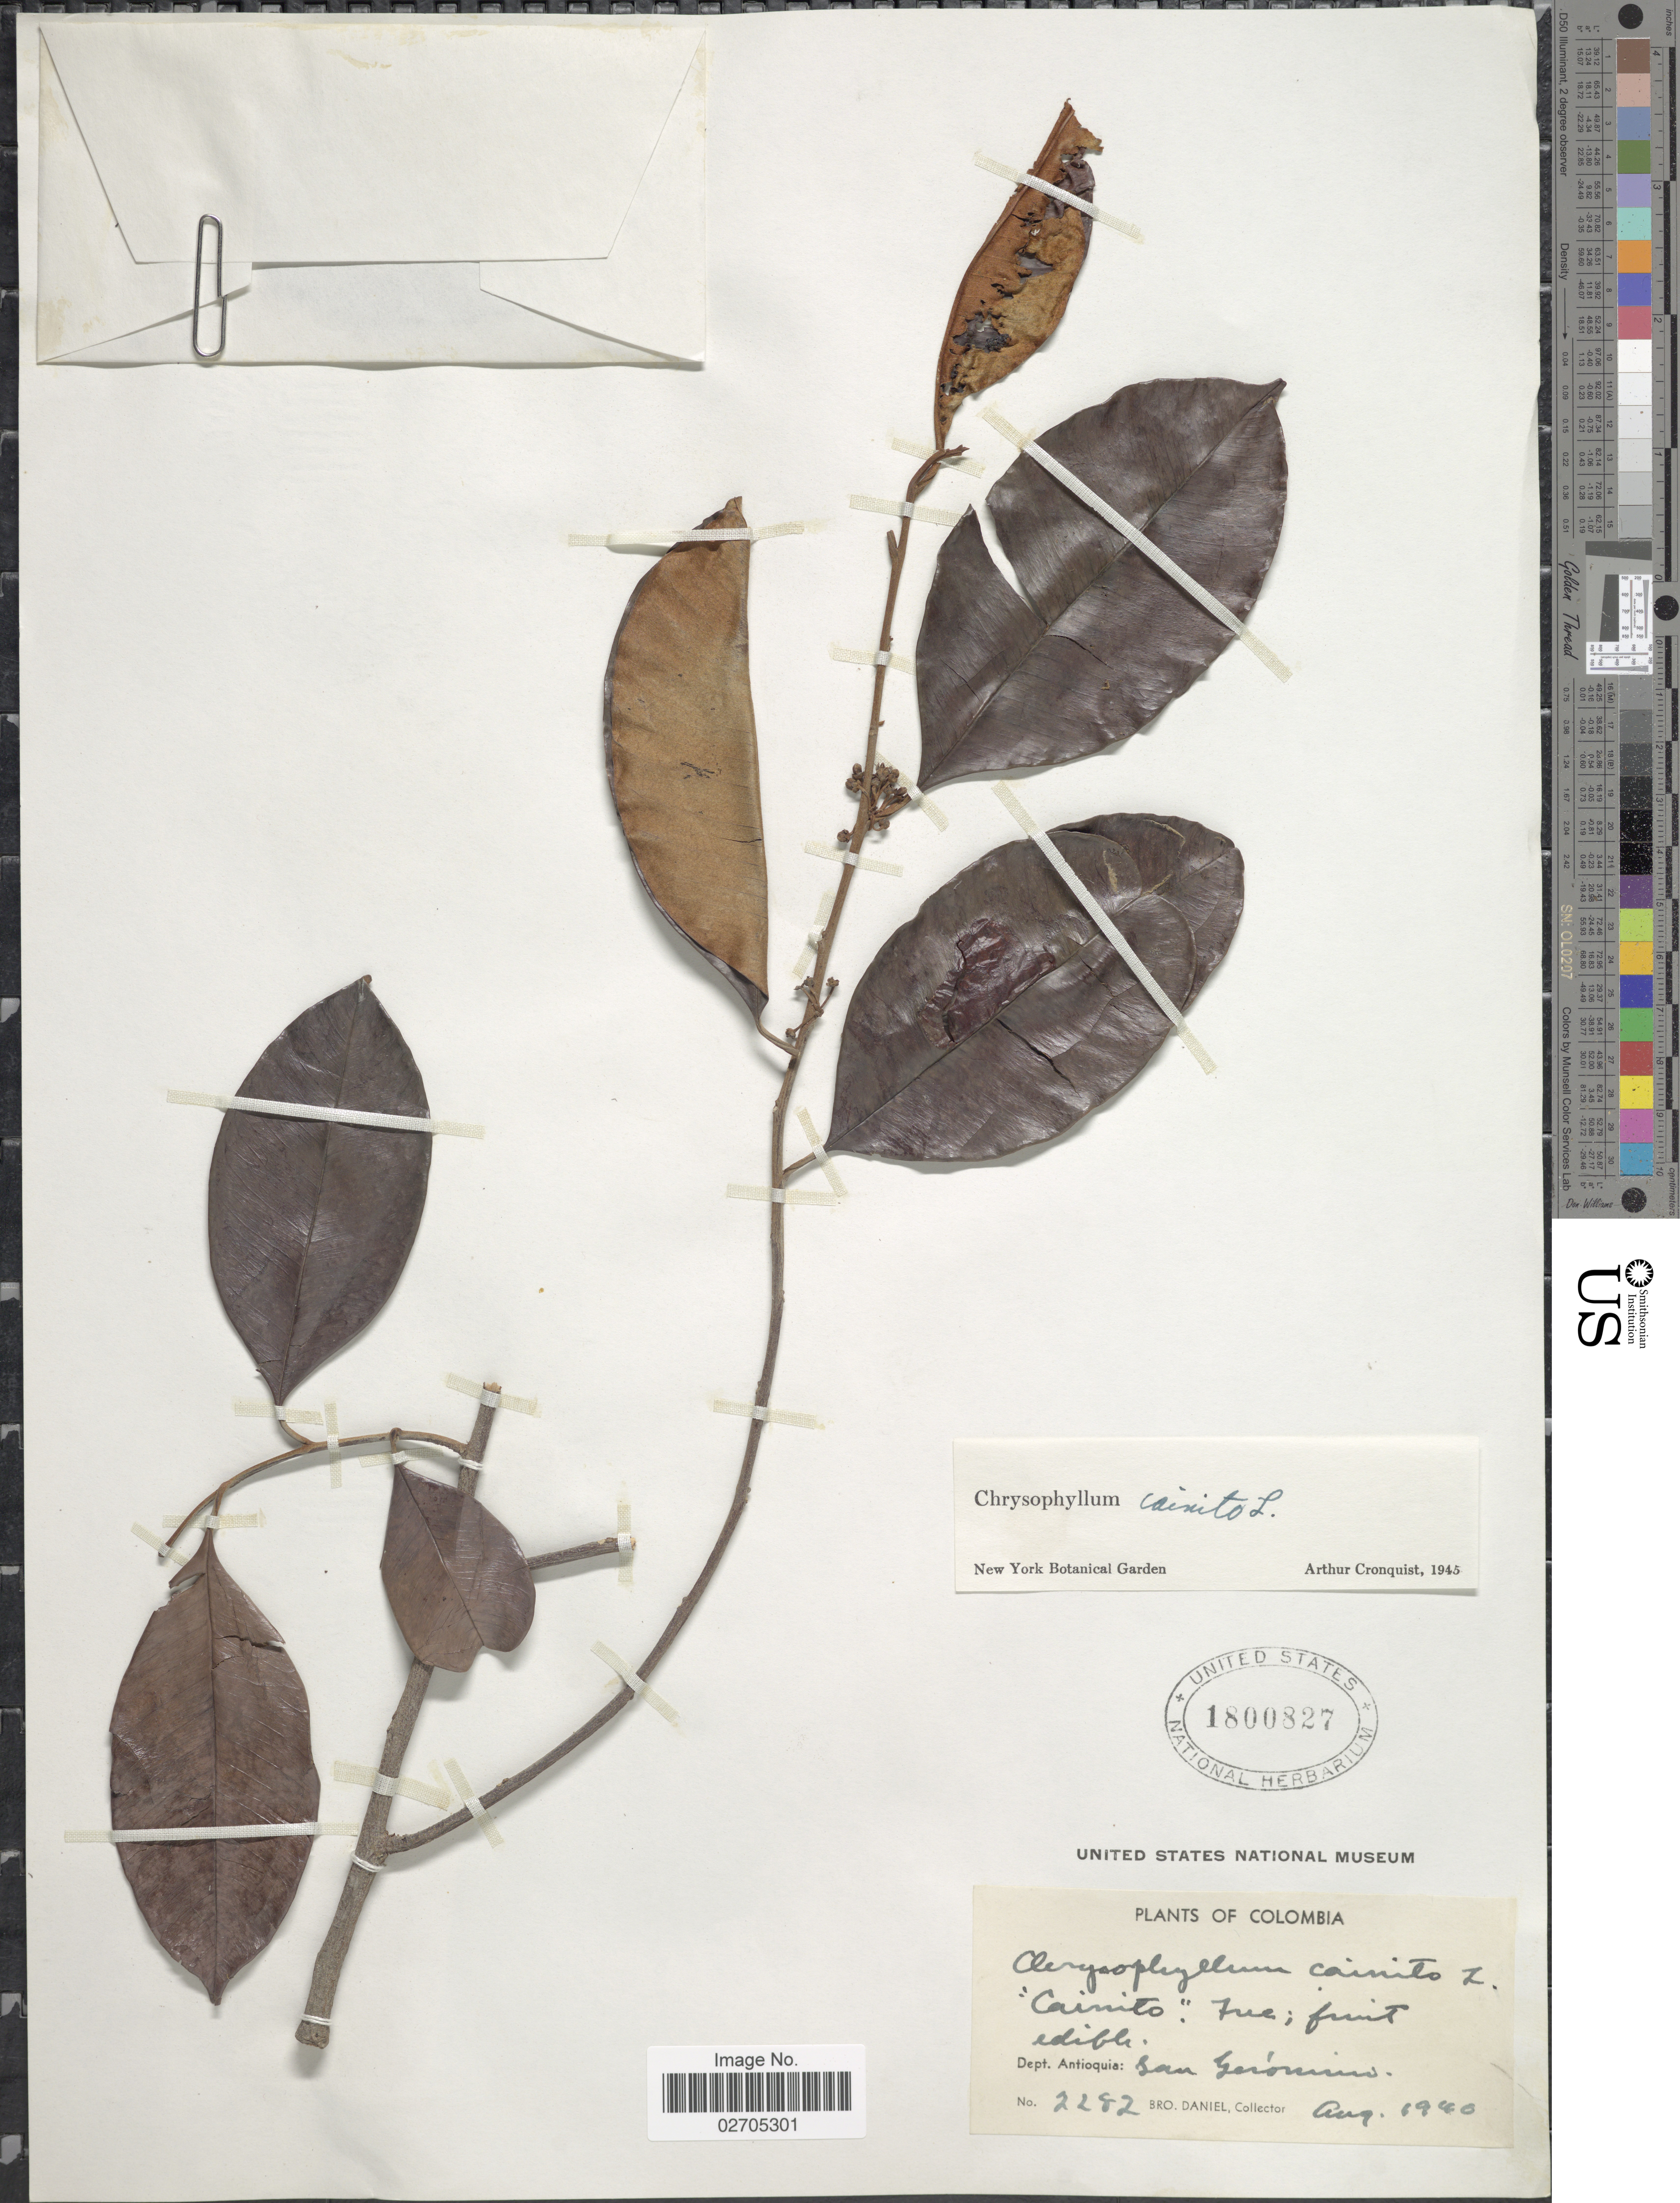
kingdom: Plantae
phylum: Tracheophyta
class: Magnoliopsida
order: Ericales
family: Sapotaceae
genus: Chrysophyllum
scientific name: Chrysophyllum cainito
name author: L.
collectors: Bro. Daniel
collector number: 2282*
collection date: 1940-08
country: Colombia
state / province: Antioquia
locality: San Geronimo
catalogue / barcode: US 1800827